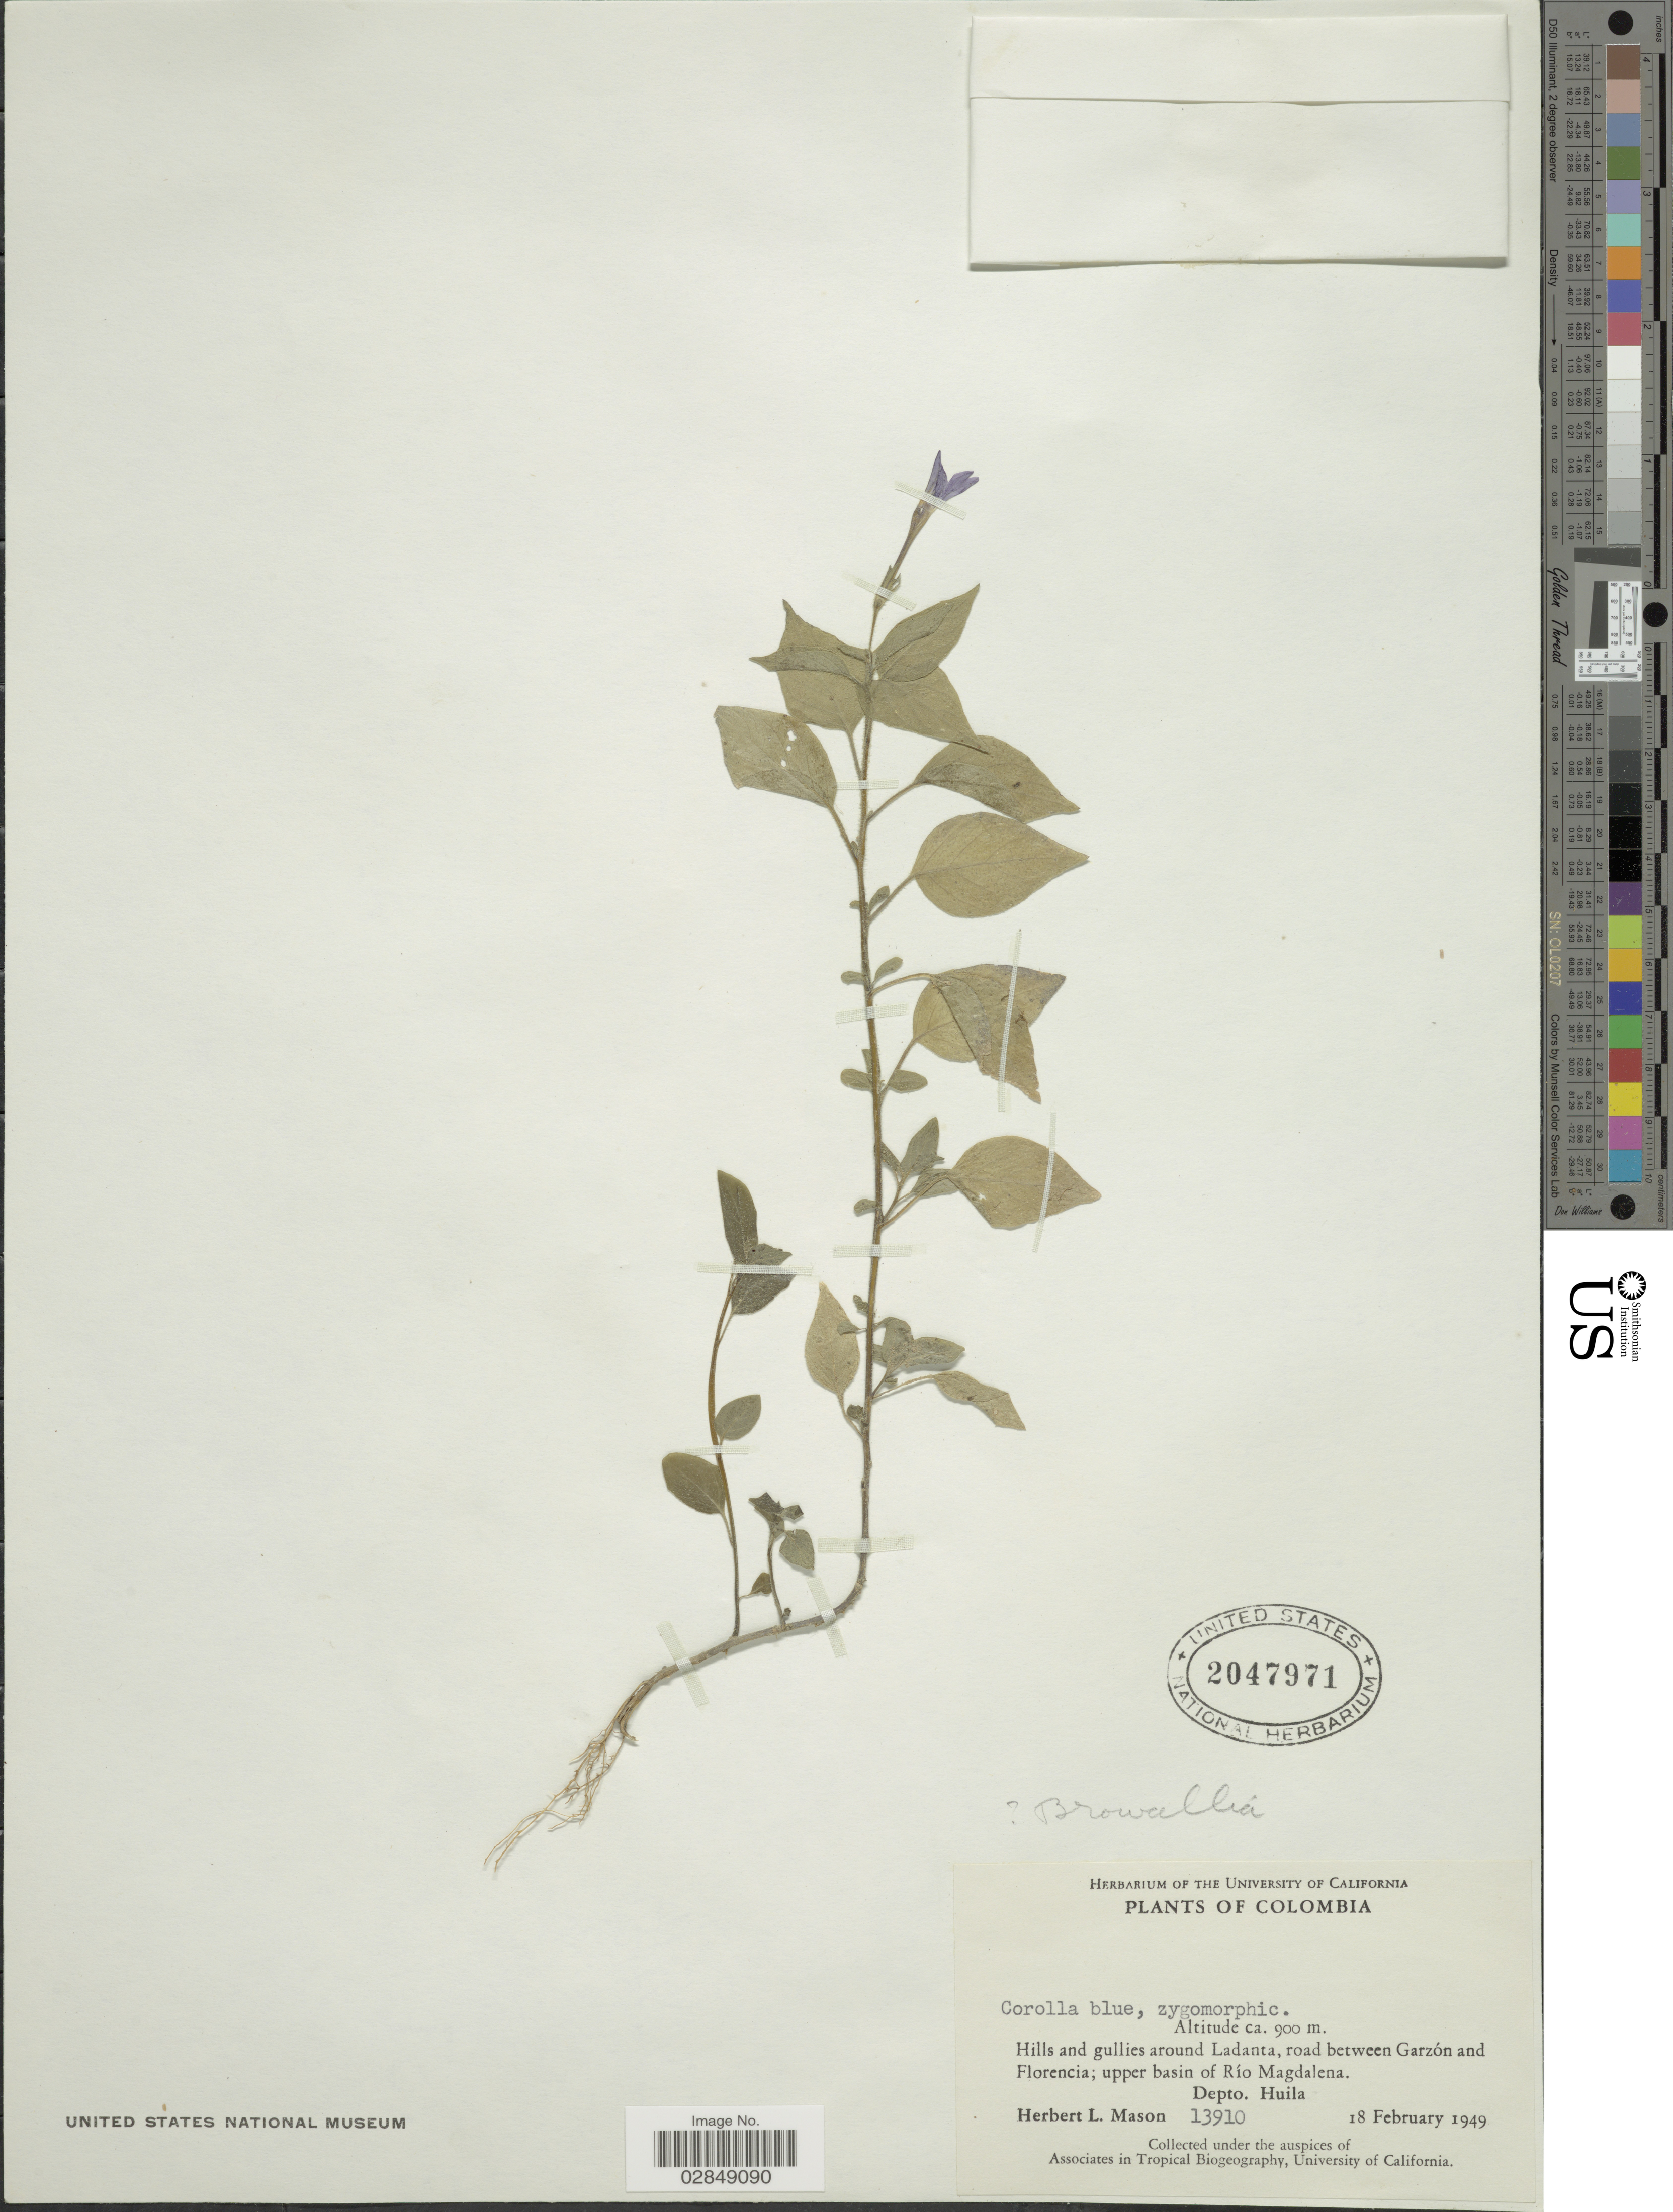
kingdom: Plantae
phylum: Tracheophyta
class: Magnoliopsida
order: Solanales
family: Solanaceae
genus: Browallia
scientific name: Browallia americana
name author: L.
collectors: H. L. Mason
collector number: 13910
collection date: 1949-02-18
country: Colombia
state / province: Huila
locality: Hills and gullies around Ladanta, road between Garzón and Florencia; upper basin of Río Magdalena. Depto. Huila.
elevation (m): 900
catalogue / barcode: US 2047971